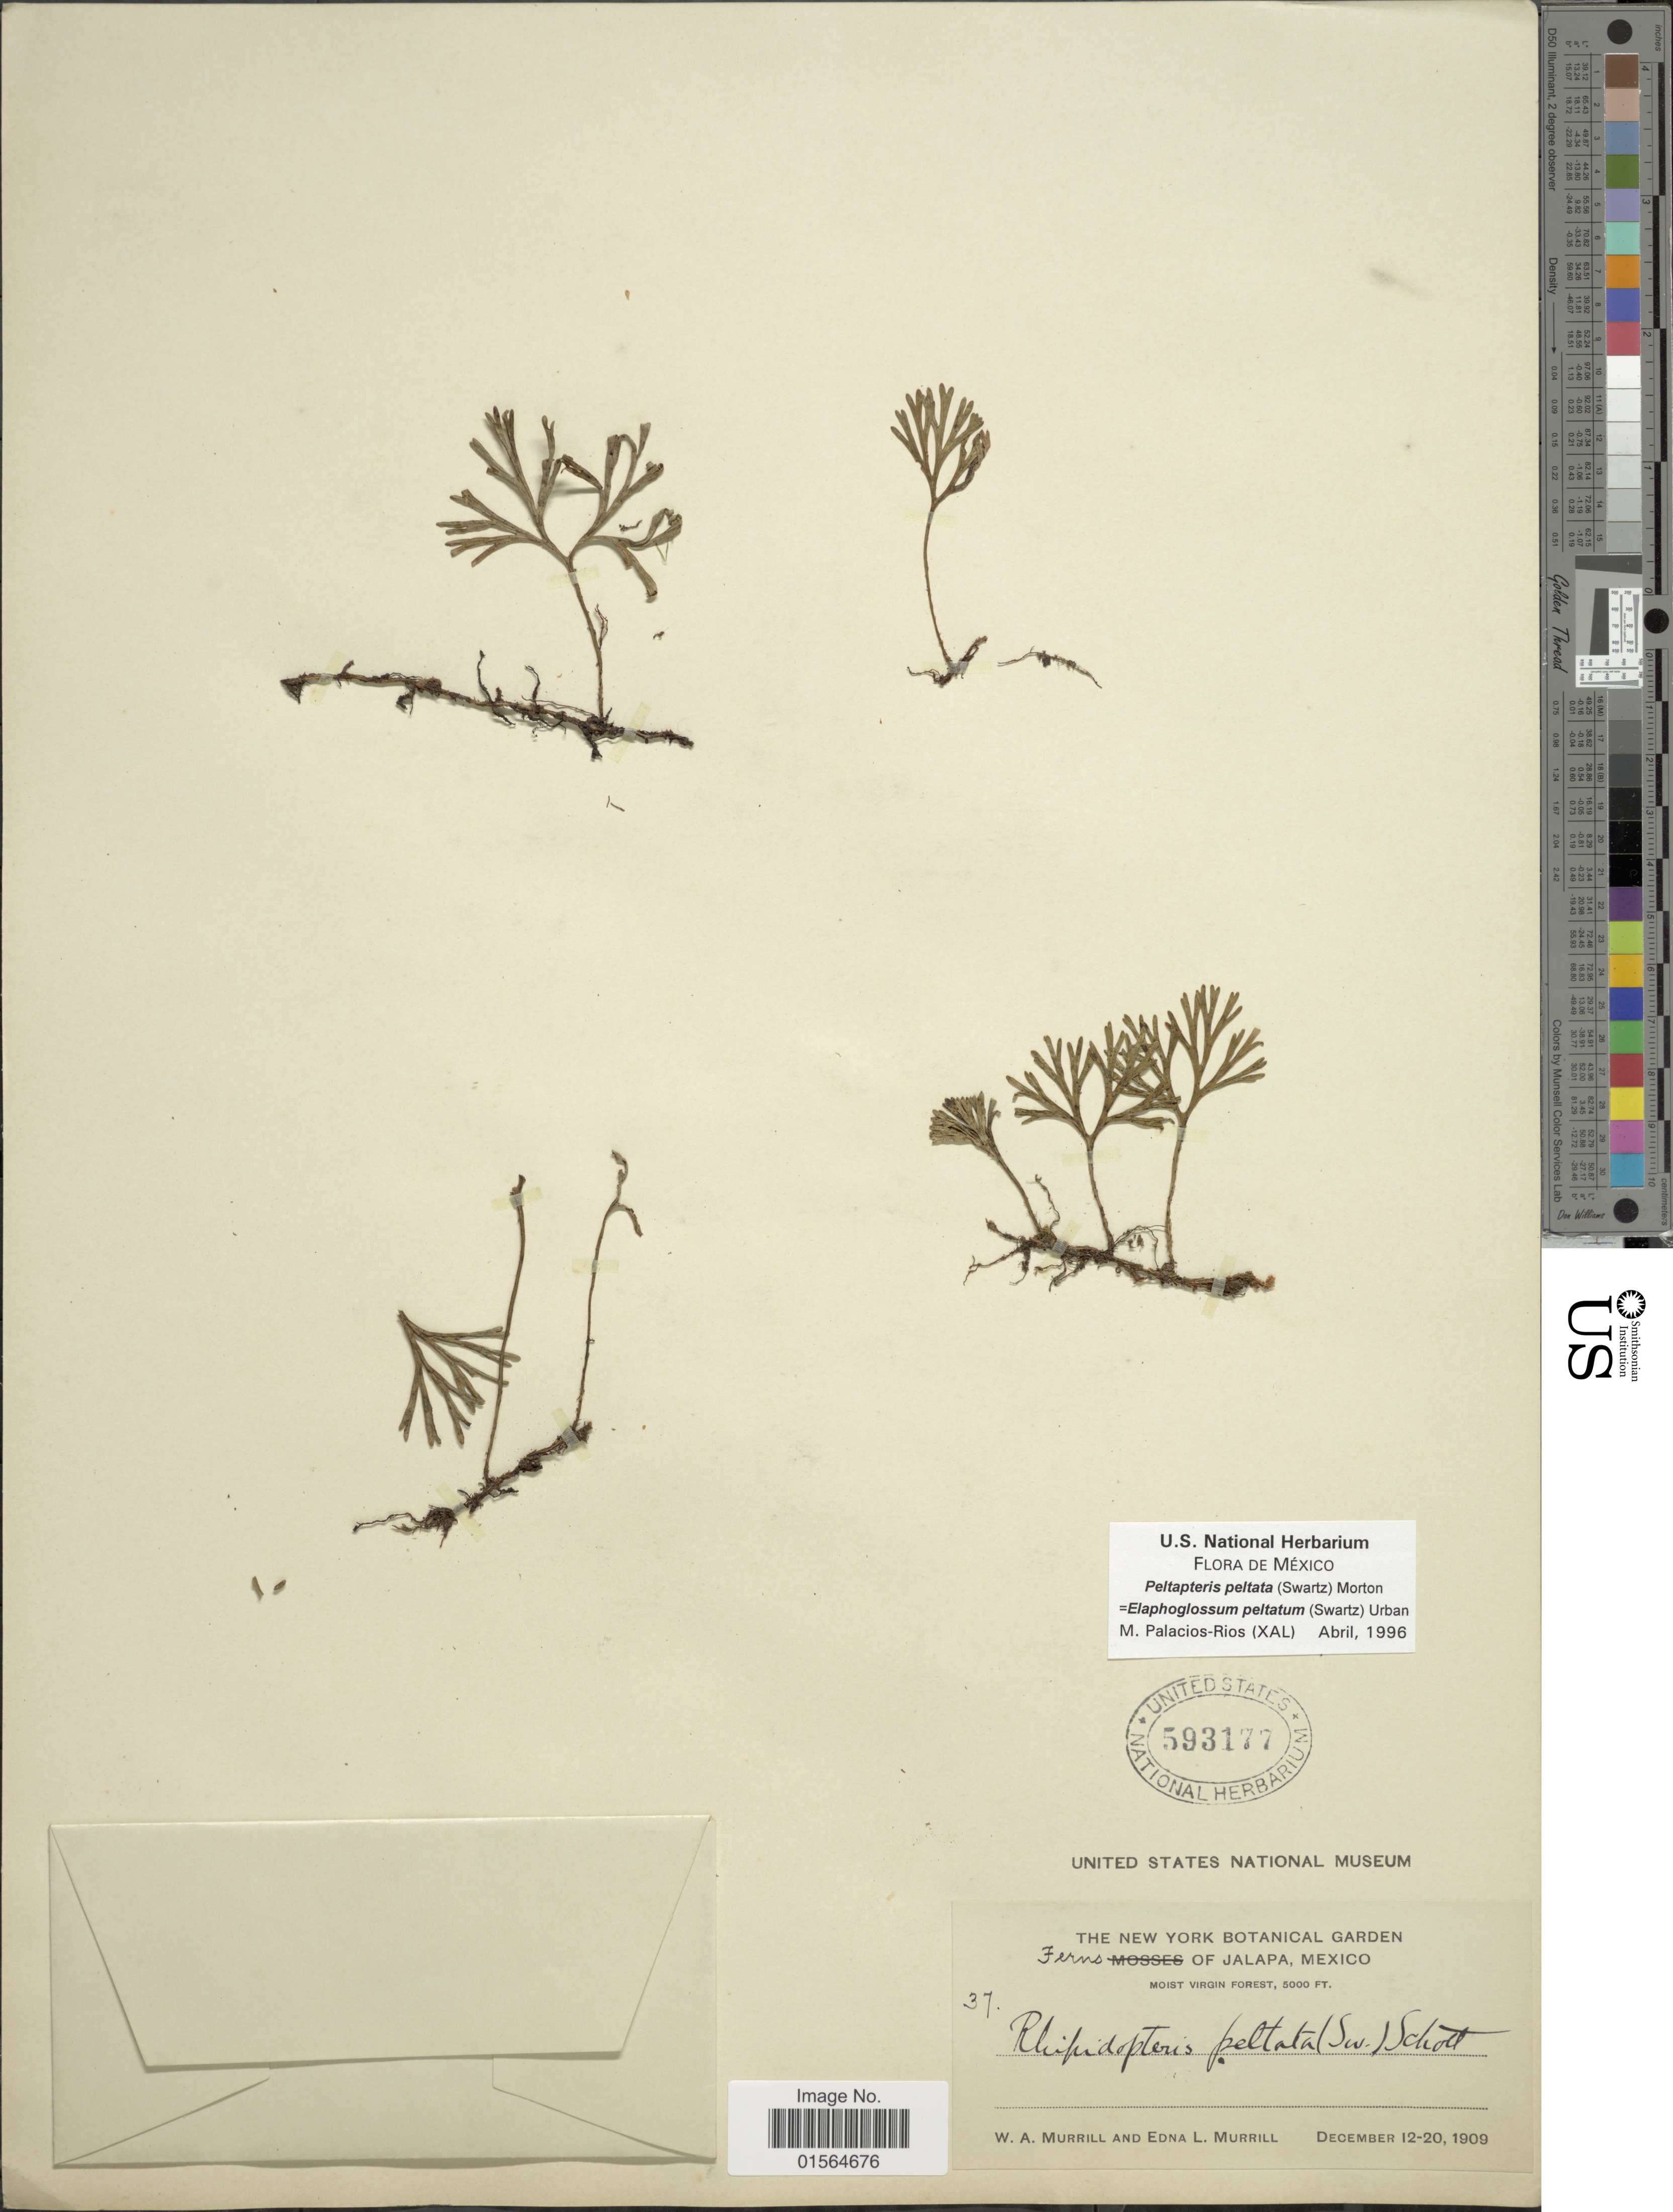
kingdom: Plantae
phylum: Tracheophyta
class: Polypodiopsida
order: Polypodiales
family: Dryopteridaceae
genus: Elaphoglossum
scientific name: Elaphoglossum peltatum f. peltatum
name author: (Sw.) Urb.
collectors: W. A. Murrill & E. Murrill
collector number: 37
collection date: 1909-12-12/1909-12-20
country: Mexico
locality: Jalapa, moist virgin forest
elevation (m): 1524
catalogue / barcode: US 593177